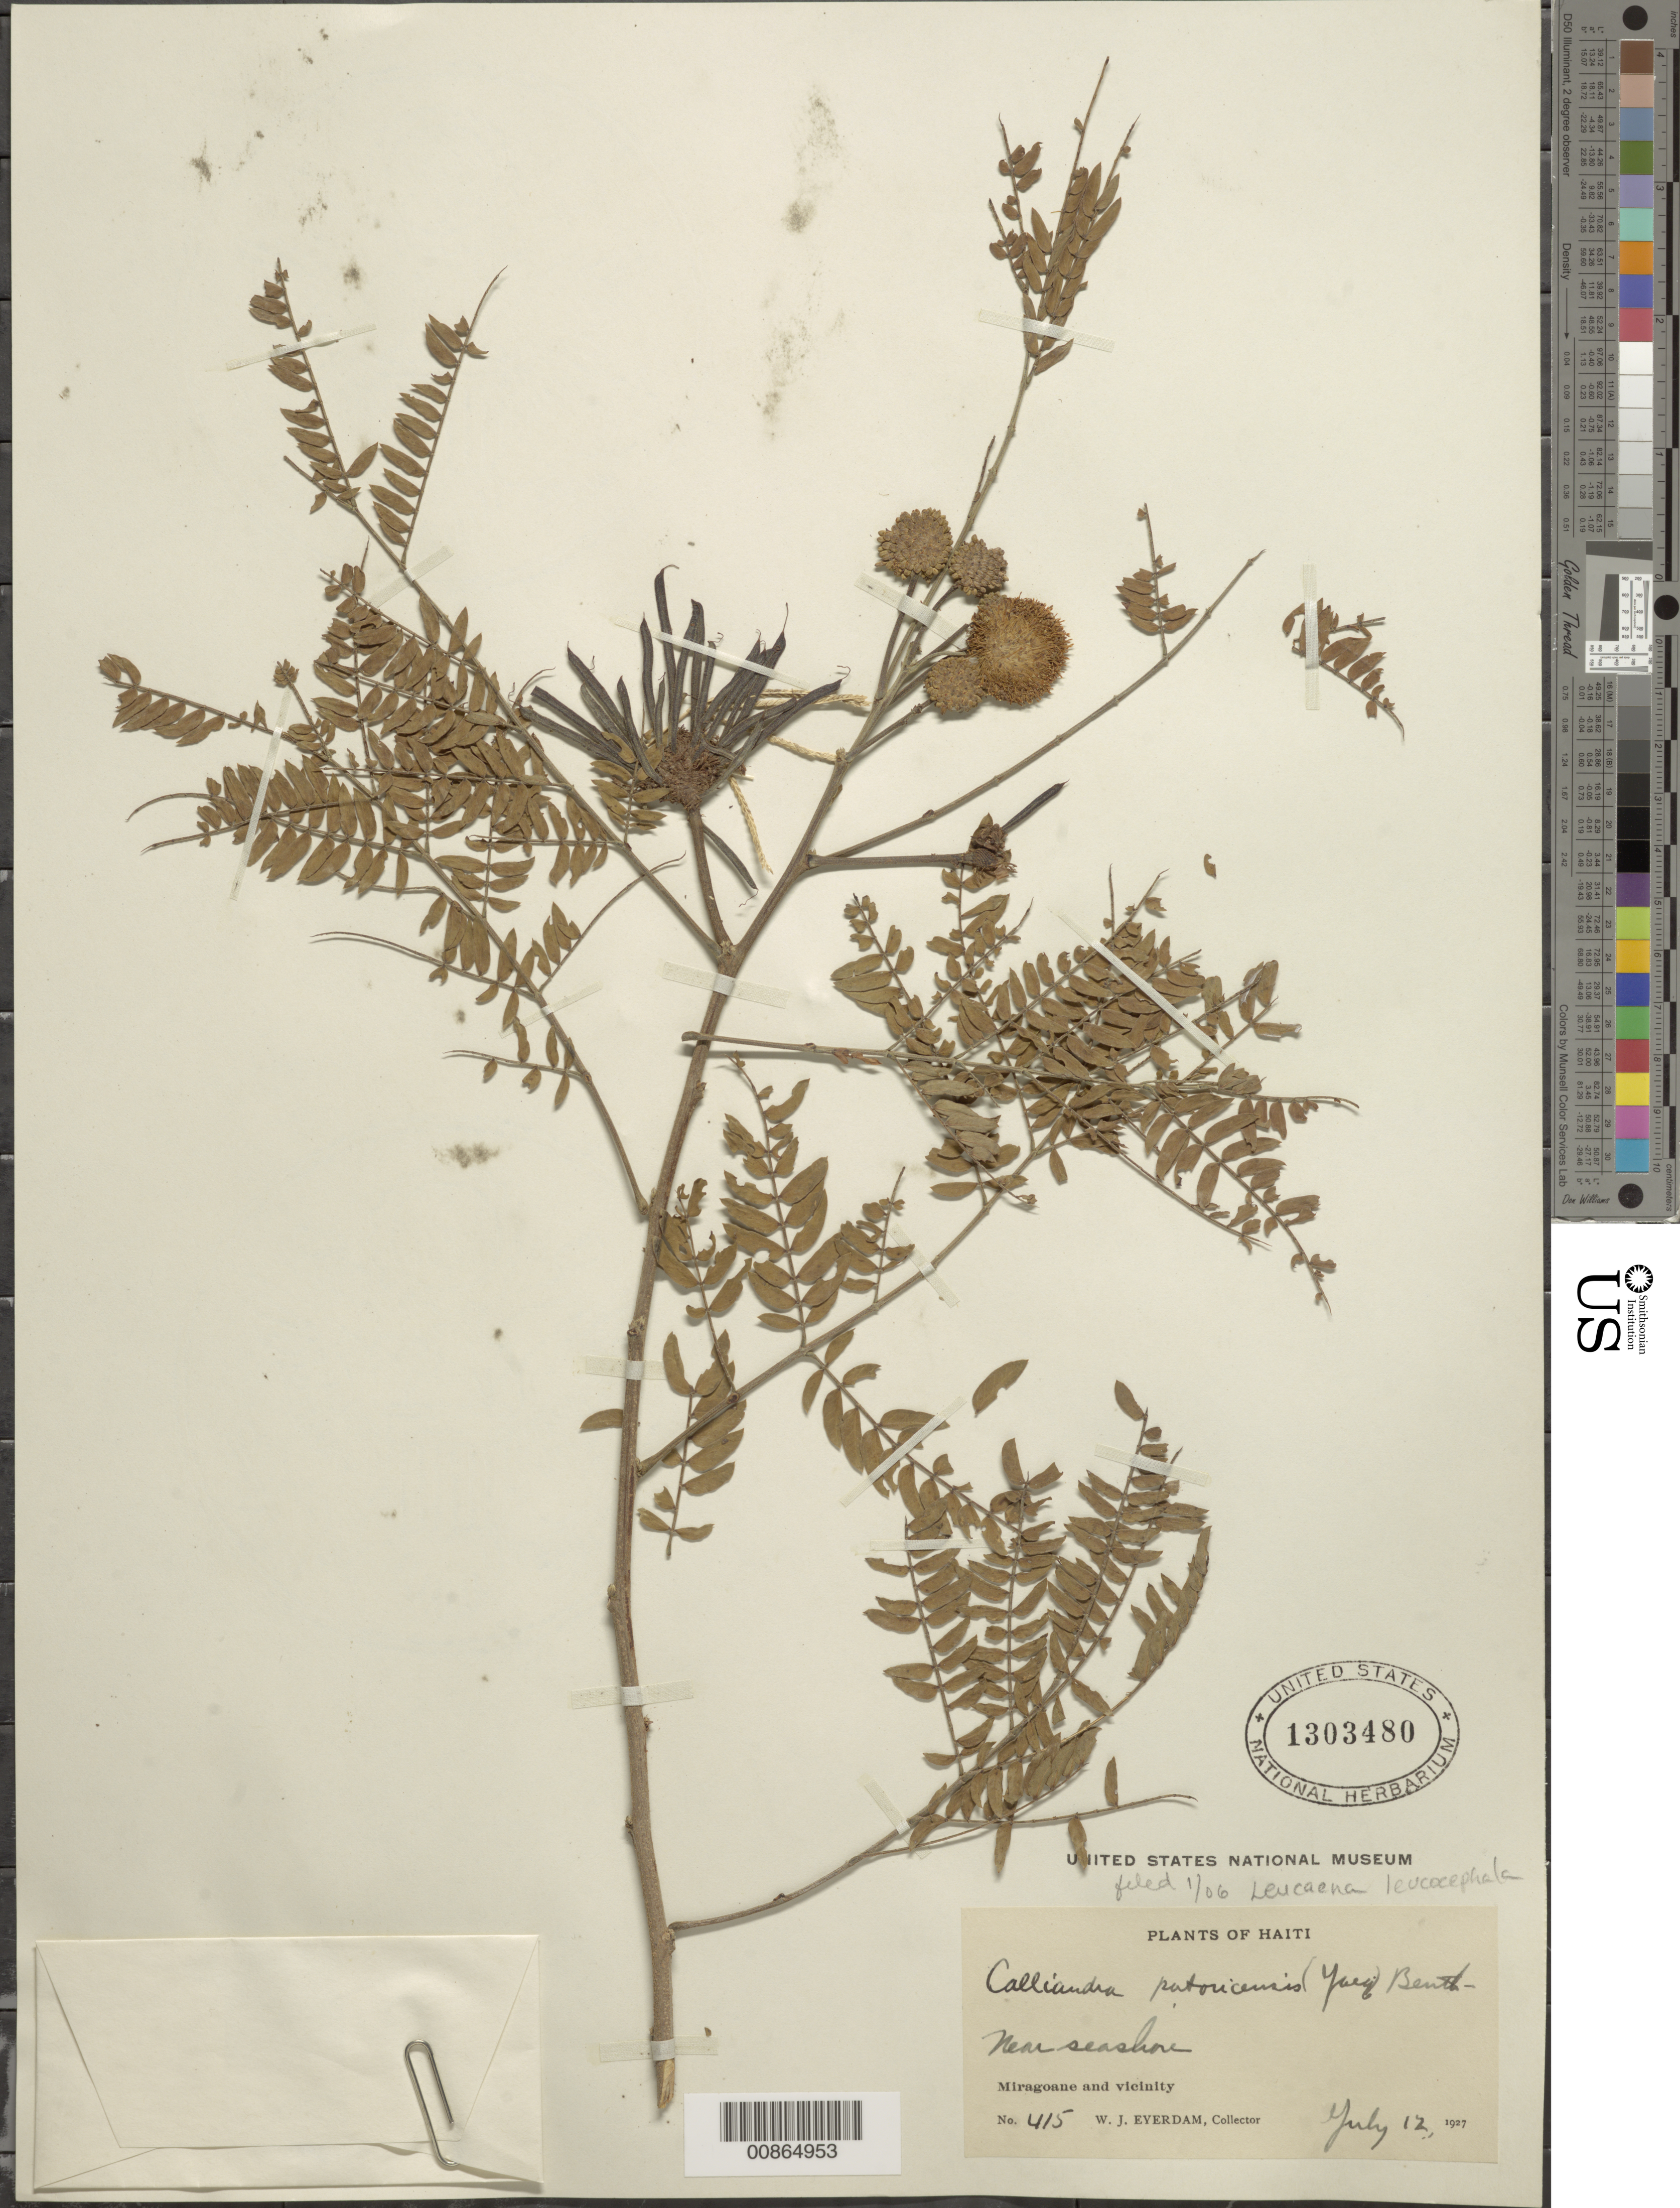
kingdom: Plantae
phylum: Tracheophyta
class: Magnoliopsida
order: Fabales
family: Fabaceae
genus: Leucaena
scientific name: Leucaena leucocephala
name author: (Lam.) de Wit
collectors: W. J. Eyerdam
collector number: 415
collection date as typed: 12 Jul 1927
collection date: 1927-07-12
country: Haiti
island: Hispaniola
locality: Miragoane and vicinity.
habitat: Near seashore.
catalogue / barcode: US 1303480